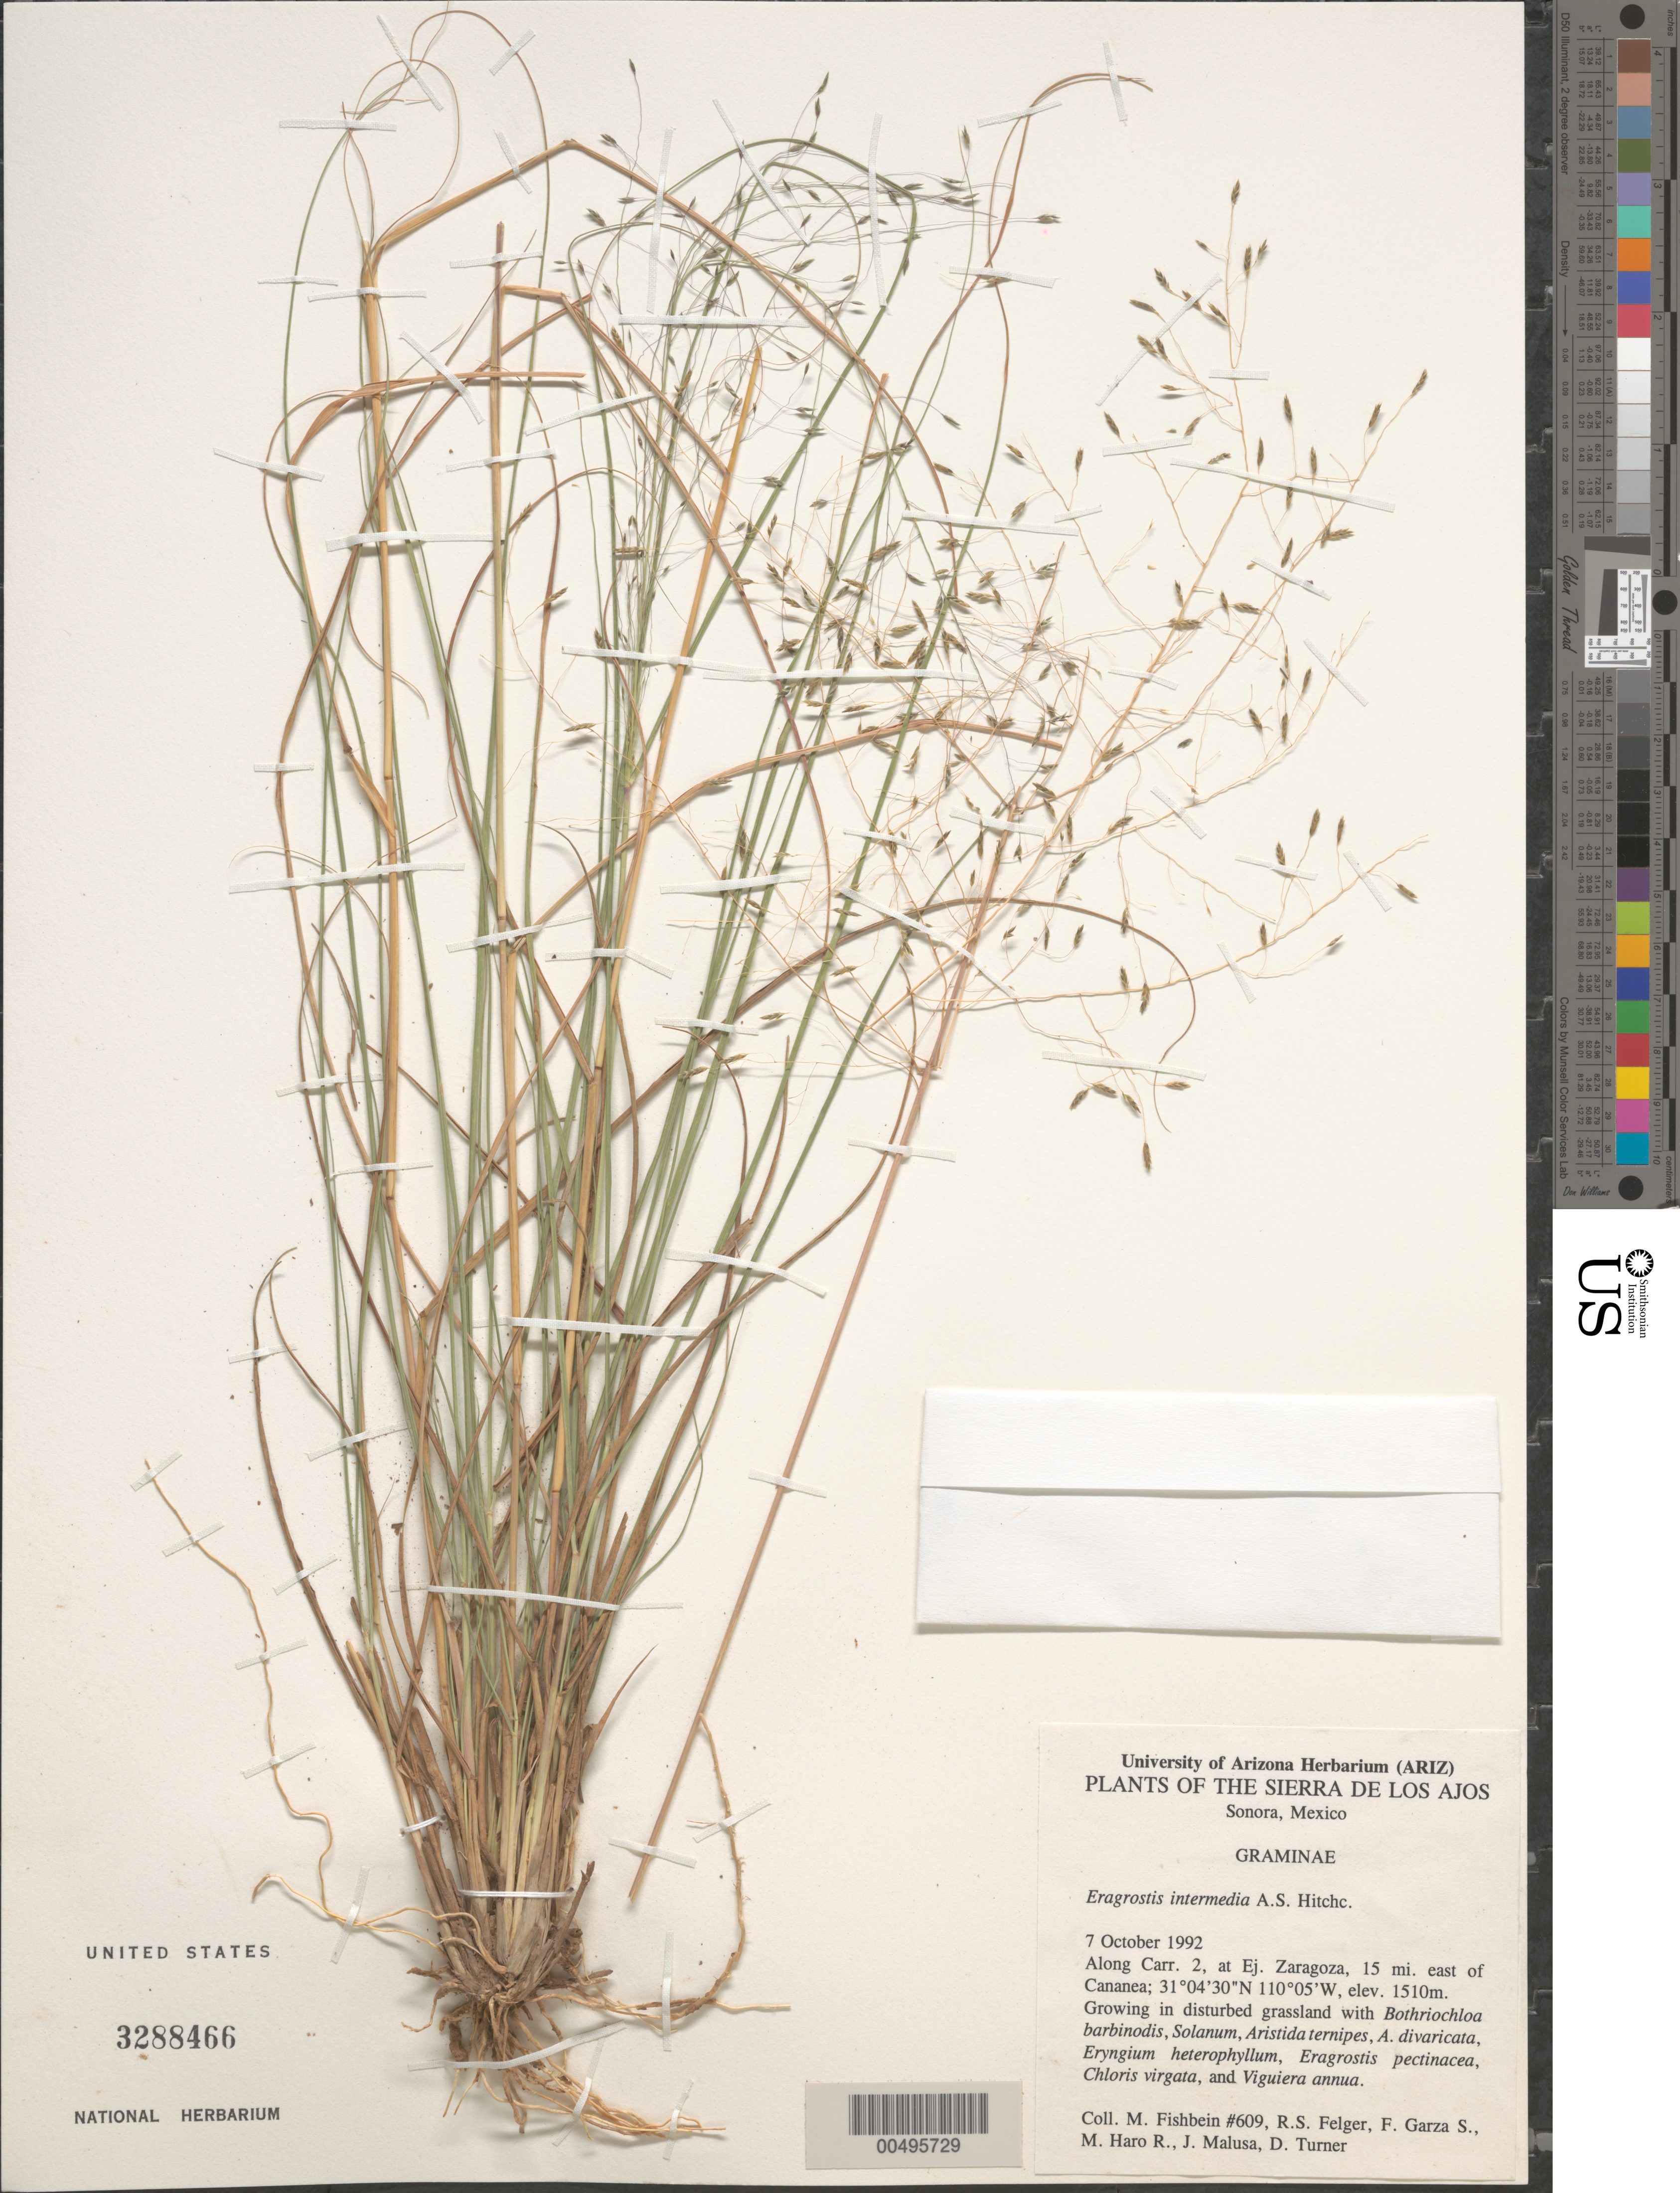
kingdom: Plantae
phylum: Tracheophyta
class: Liliopsida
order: Poales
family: Poaceae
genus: Eragrostis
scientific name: Eragrostis intermedia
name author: Hitchc.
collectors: M. Fishbein, R. S. Felger, F. Garza-S. & M. Haro R.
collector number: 609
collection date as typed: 7 Oct 1992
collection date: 1992-10-07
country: Mexico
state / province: Sonora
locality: Sierra de los Ajos, along Carr. 2, at Ej. Zaragoza, 15 mi E of Cananea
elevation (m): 1510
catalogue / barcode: US 3288466